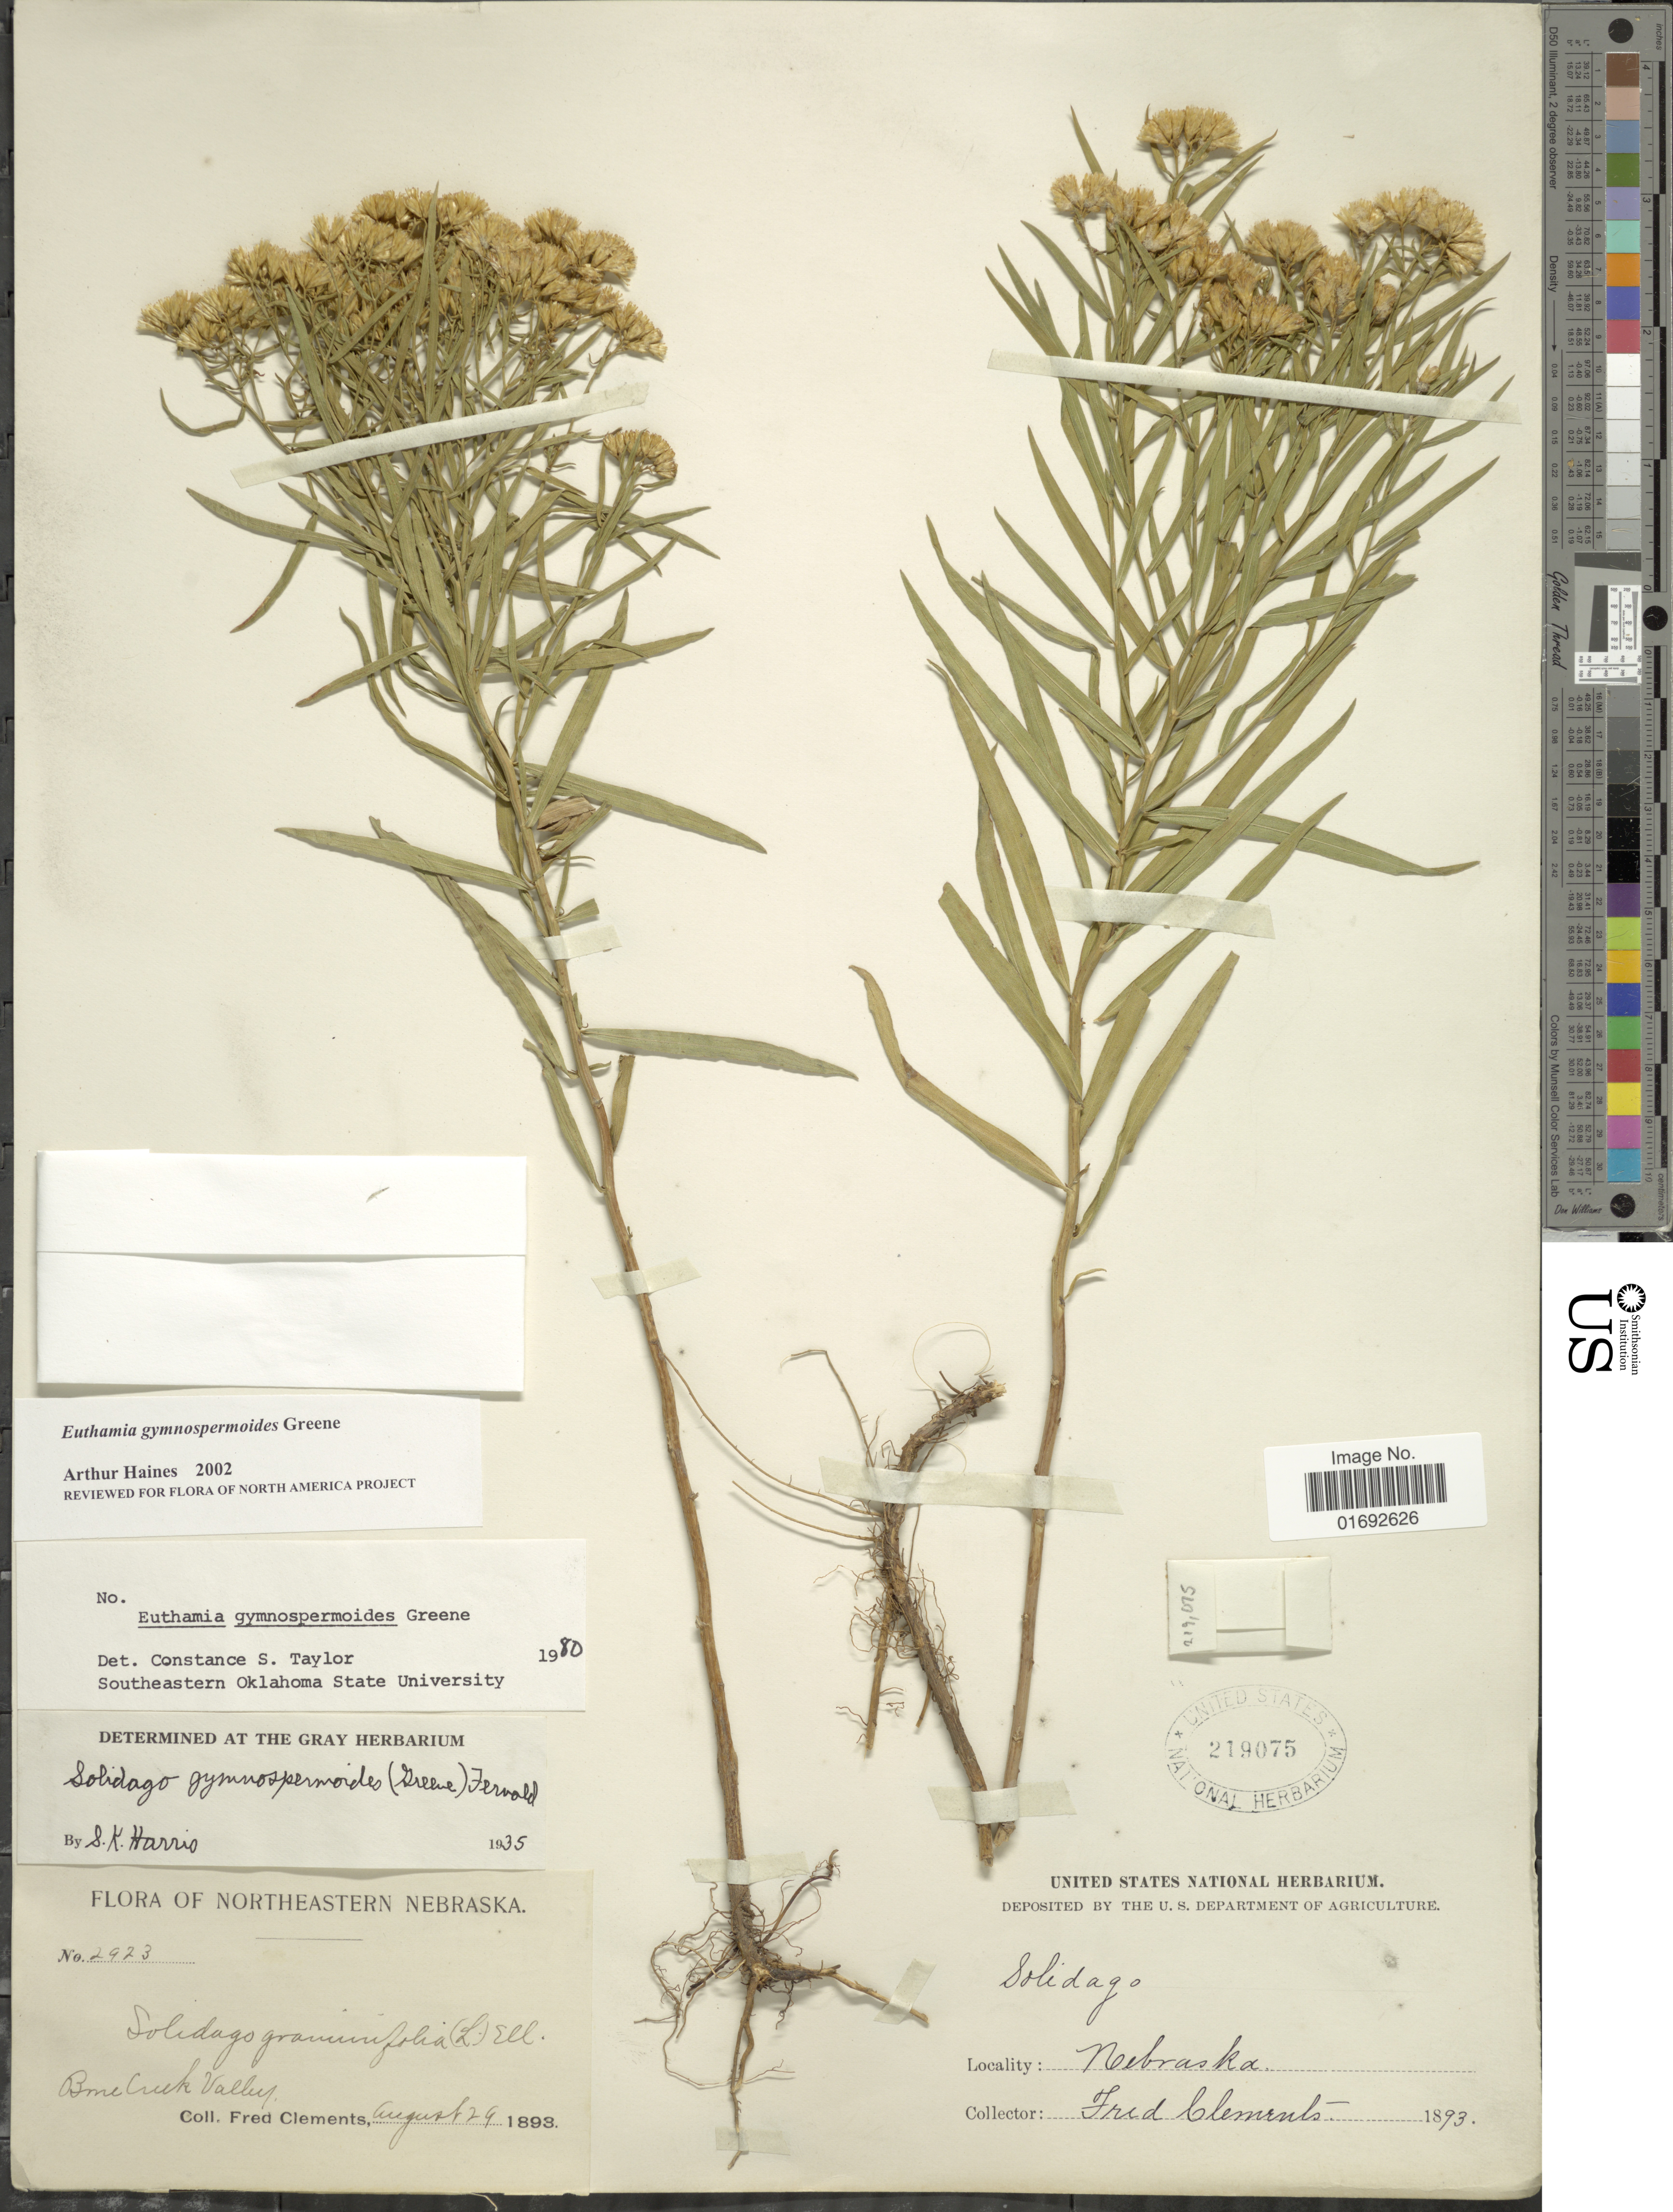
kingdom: Plantae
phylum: Tracheophyta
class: Magnoliopsida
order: Asterales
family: Asteraceae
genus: Euthamia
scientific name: Euthamia gymnospermoides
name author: Greene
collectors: F. Clements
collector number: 2923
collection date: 1893-08-29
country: United States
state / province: Nebraska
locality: Northeastern Nebraska, Bone Creek Valley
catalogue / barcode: US 219075